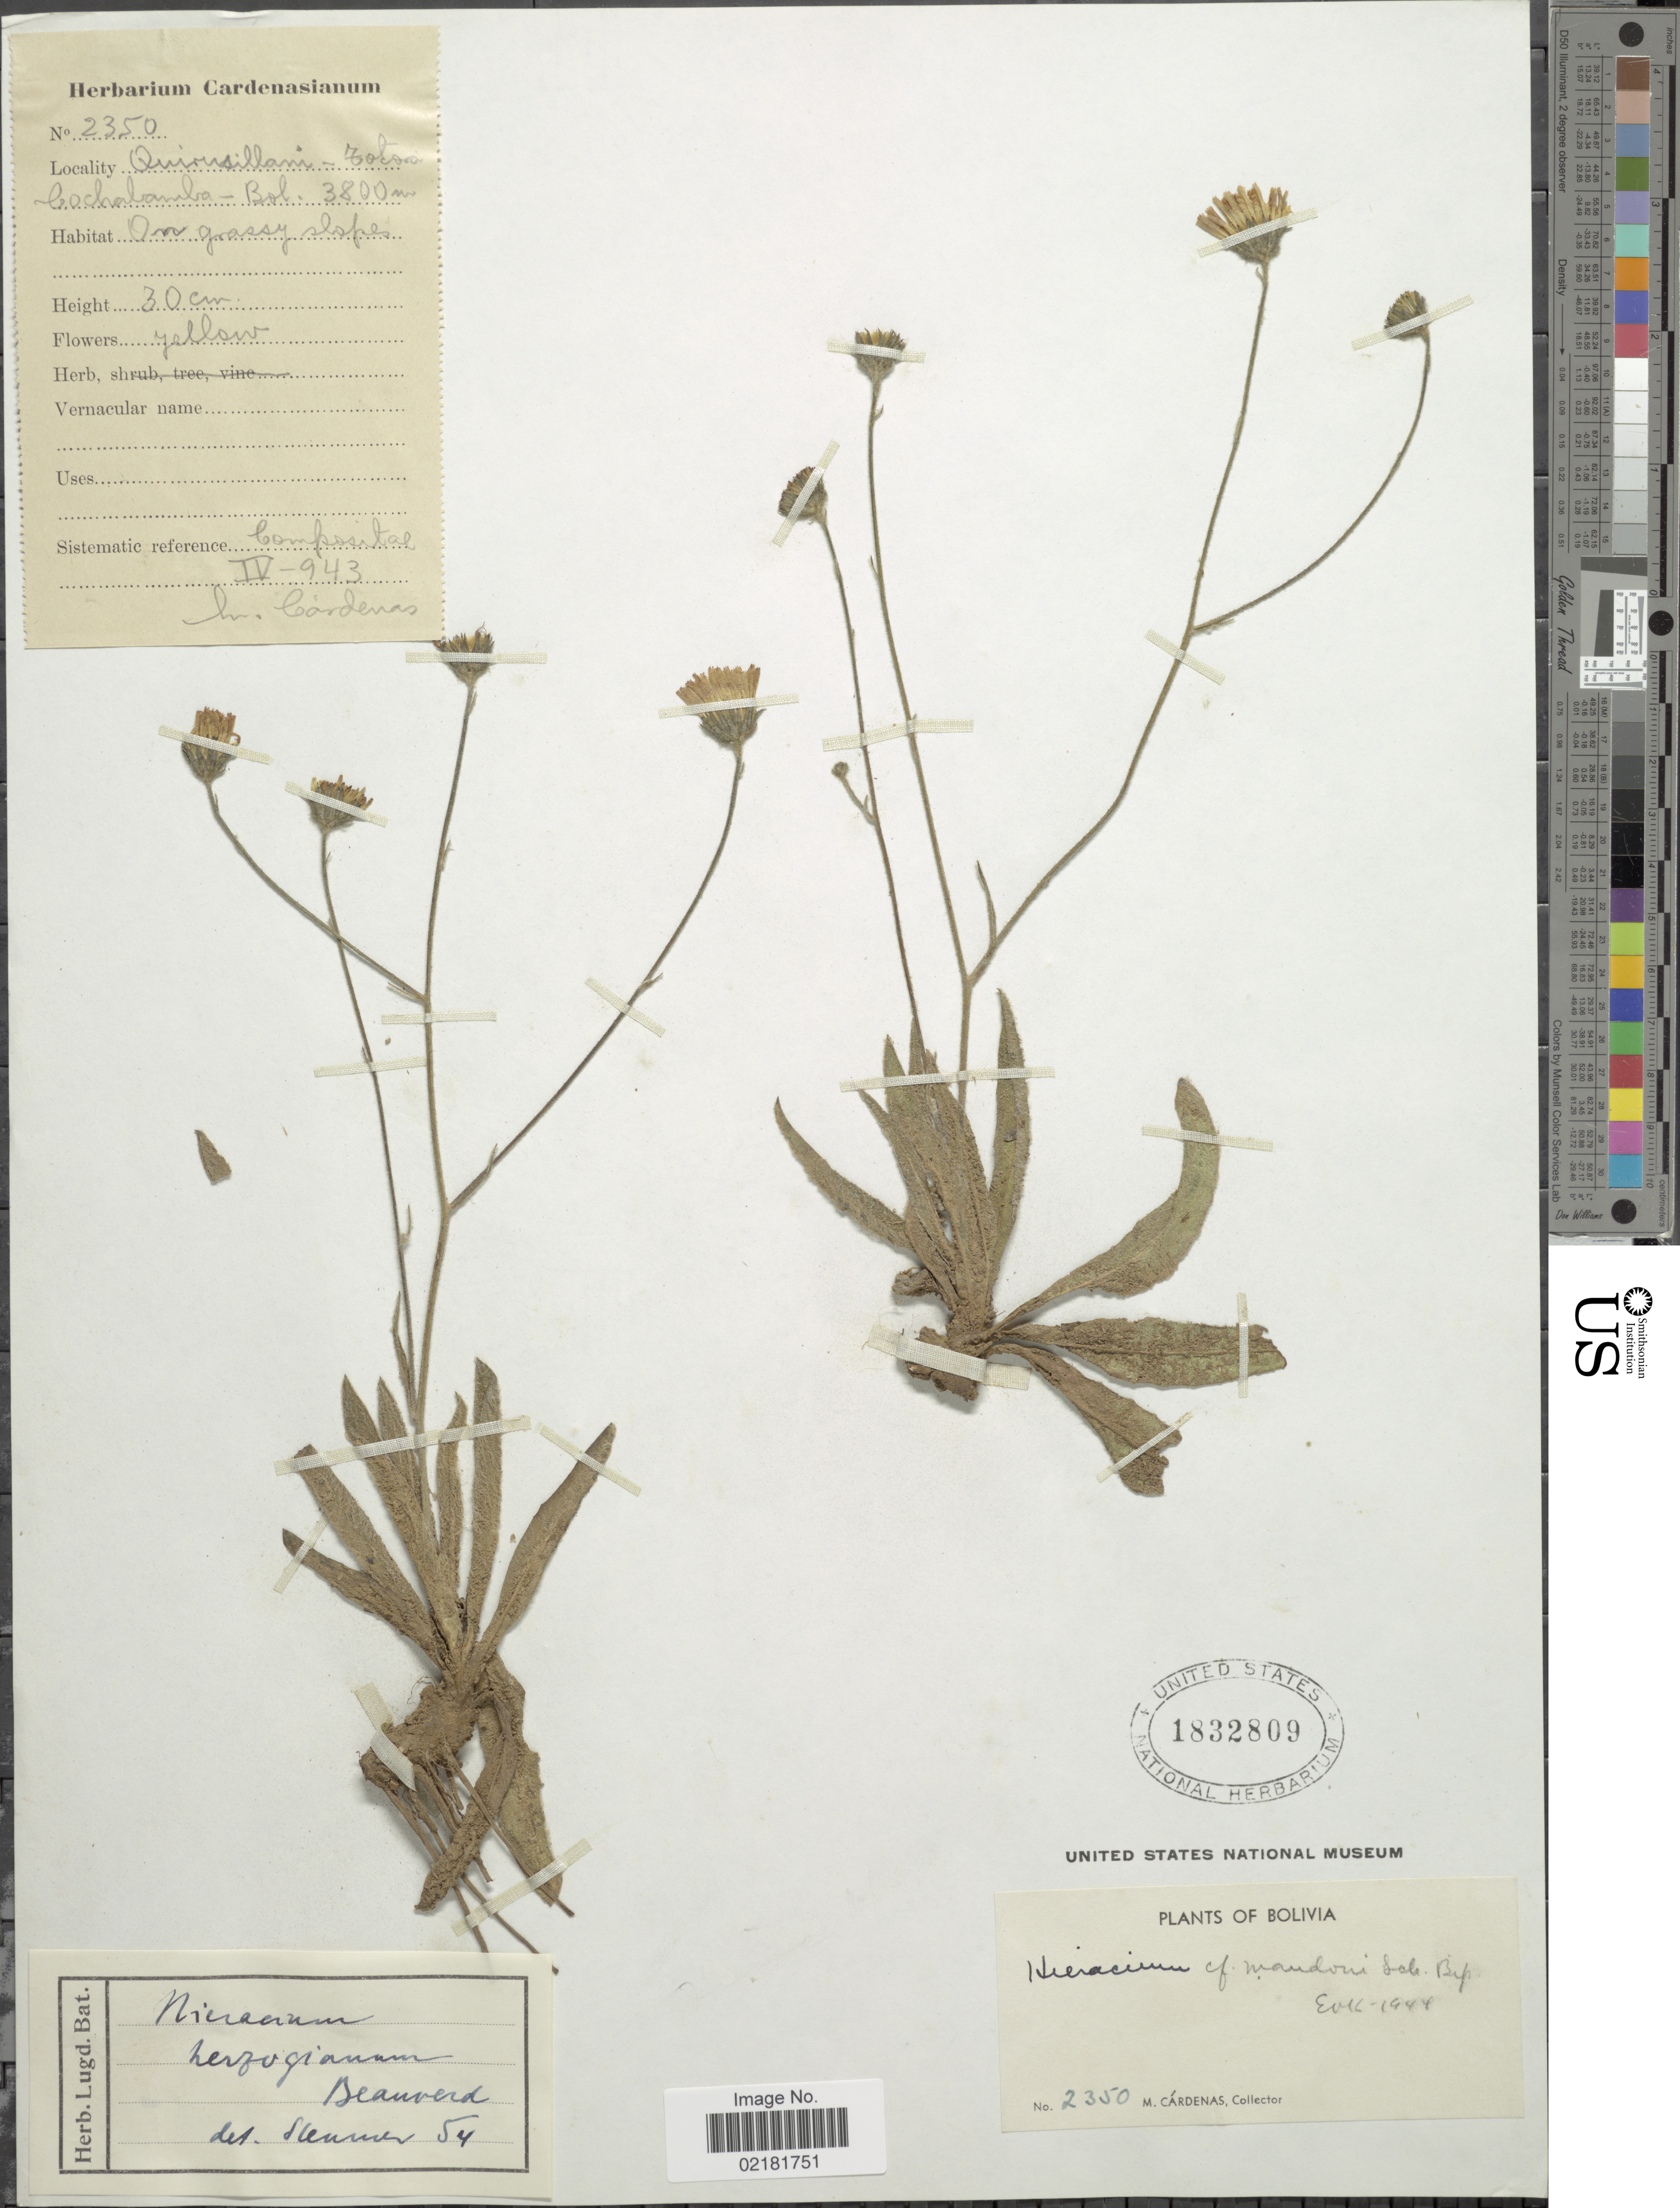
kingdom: Plantae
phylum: Tracheophyta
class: Magnoliopsida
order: Asterales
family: Asteraceae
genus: Hieracium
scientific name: Hieracium herzogianum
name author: Beauverd ex Sleumer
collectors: M. Cárdenas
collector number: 2350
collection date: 1944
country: Bolivia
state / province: Cochabamba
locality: Quinsilliani. Totora. On grassy slopes.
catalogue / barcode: US 1832809